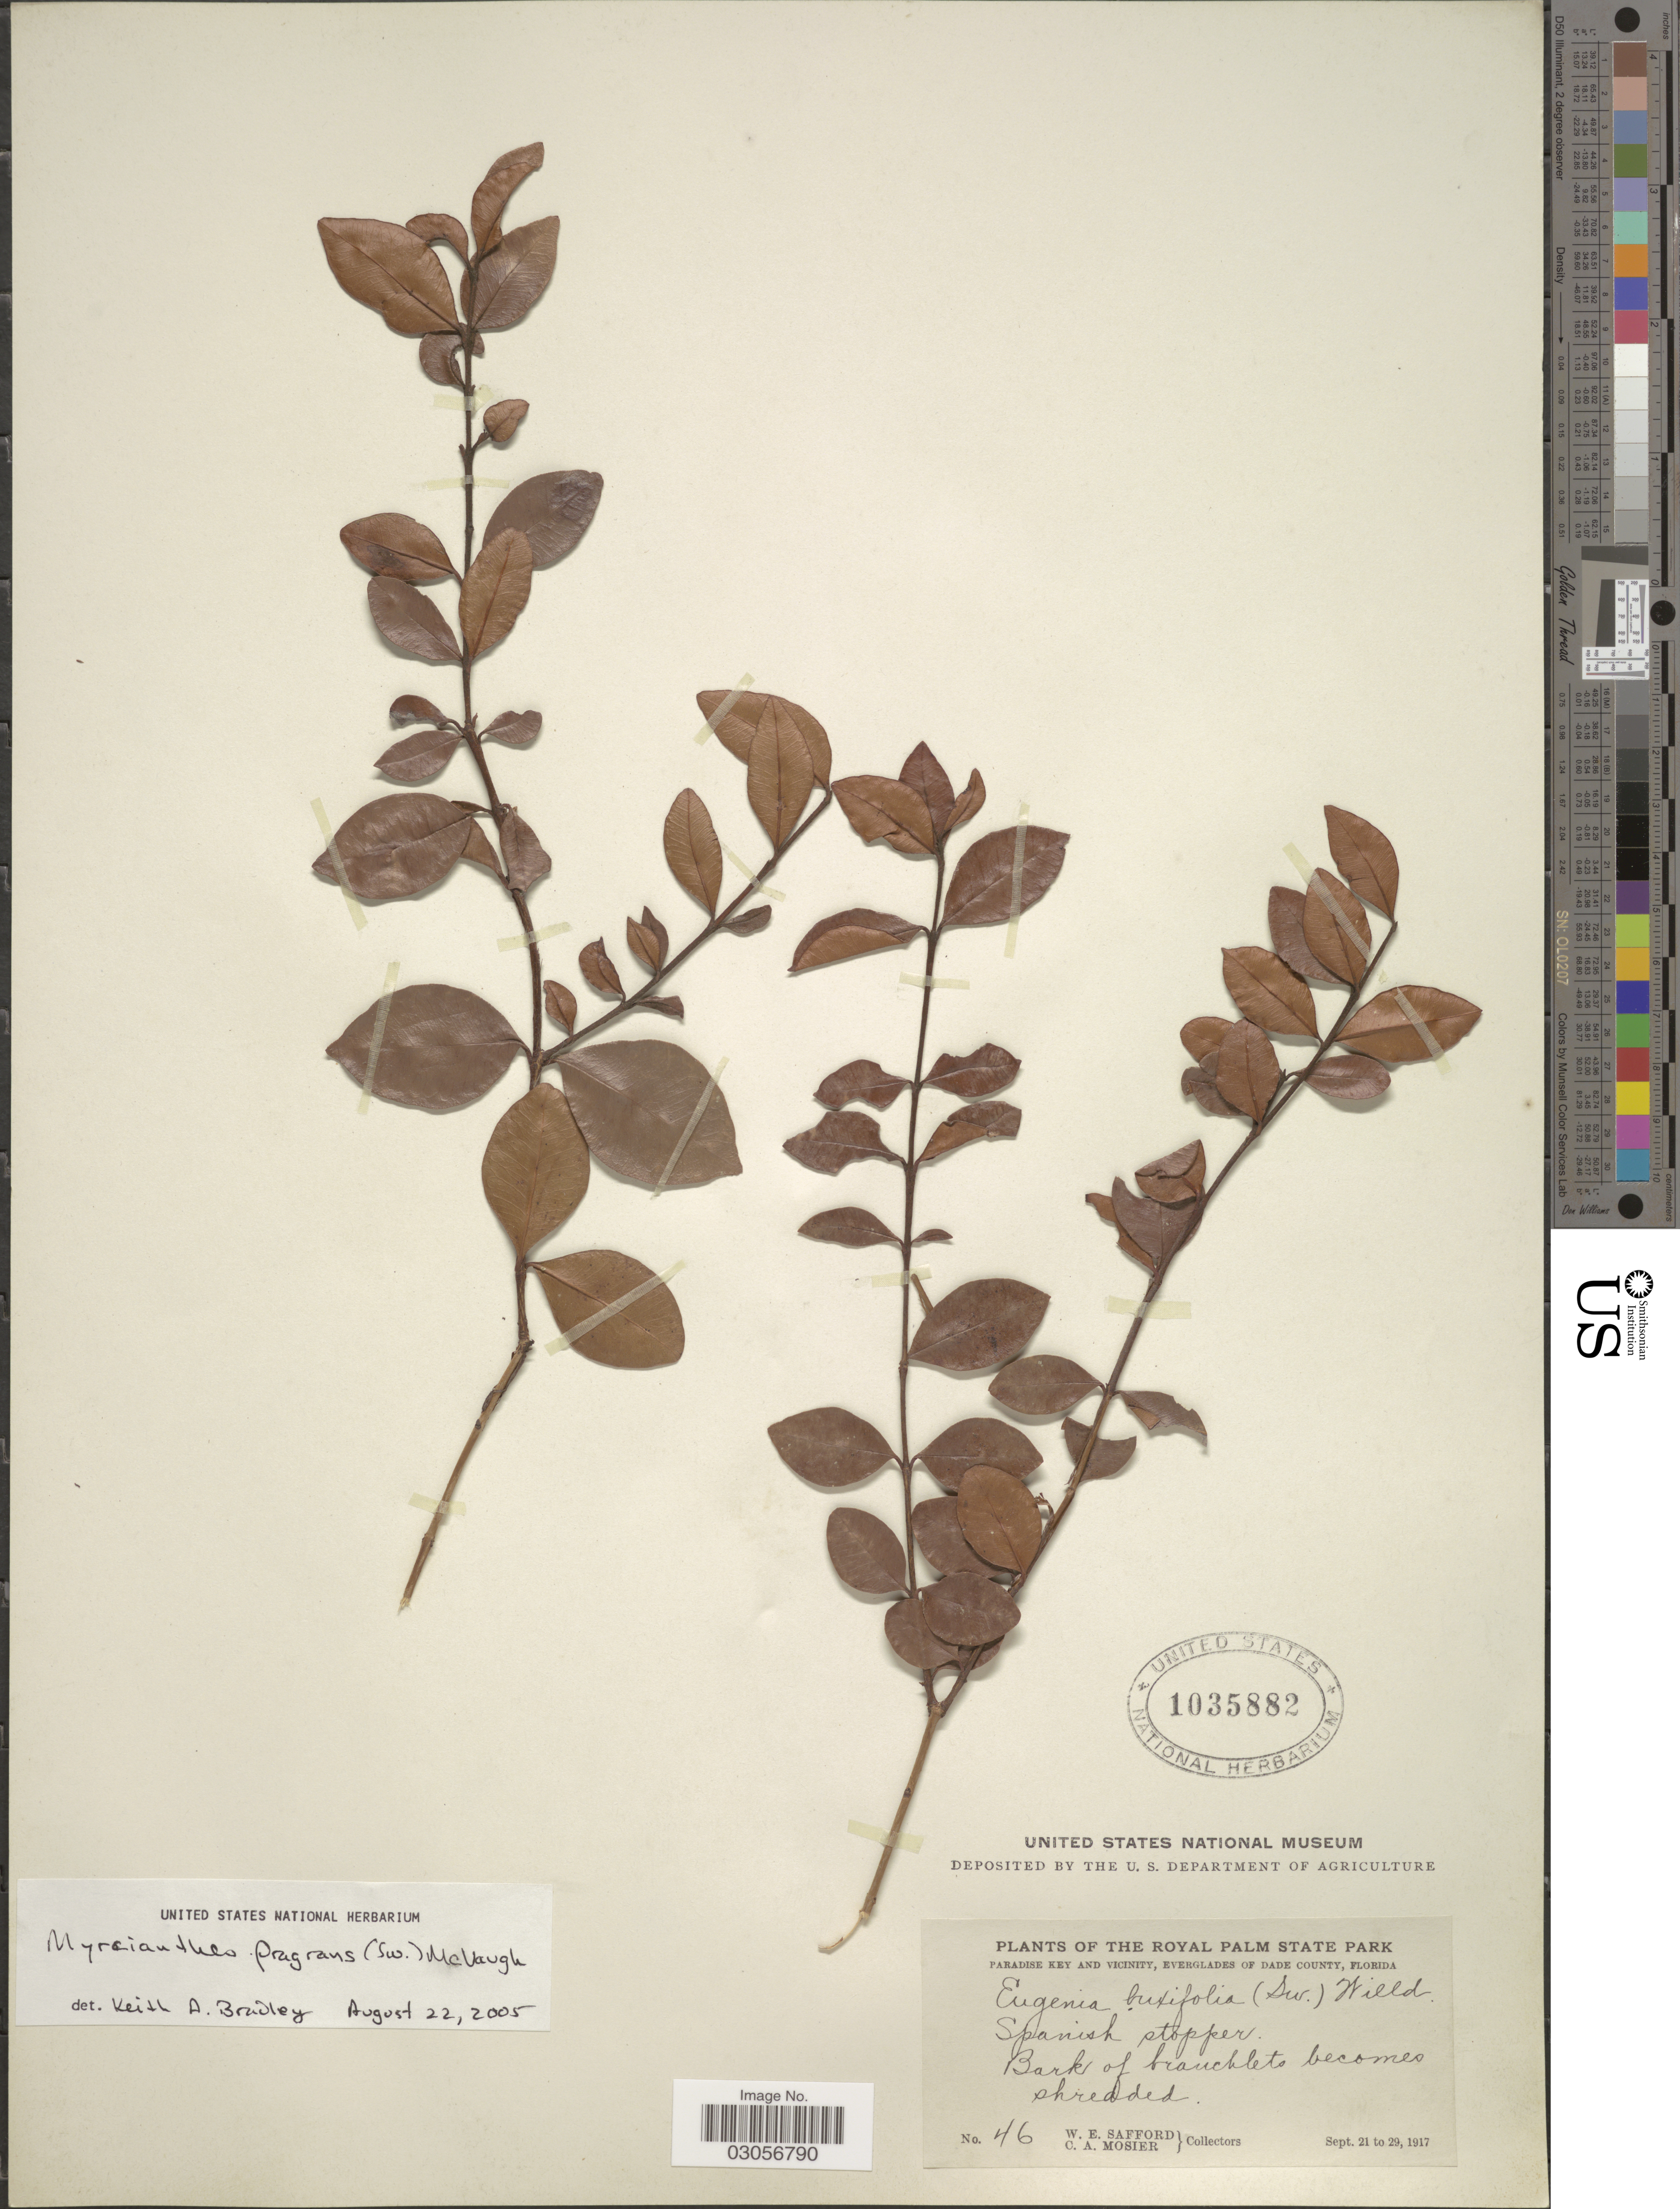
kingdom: Plantae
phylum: Tracheophyta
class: Magnoliopsida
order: Myrtales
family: Myrtaceae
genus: Myrcianthes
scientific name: Myrcianthes fragrans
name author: (Sw.) McVaugh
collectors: W. E. Safford & C. A. Mosier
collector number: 46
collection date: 1917-09-21/1917-09-29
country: United States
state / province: Florida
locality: The Royal Palm State Park, Paradise Key and vicinity, Everglades of Dade County. Spanish stopper.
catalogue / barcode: US 1035882